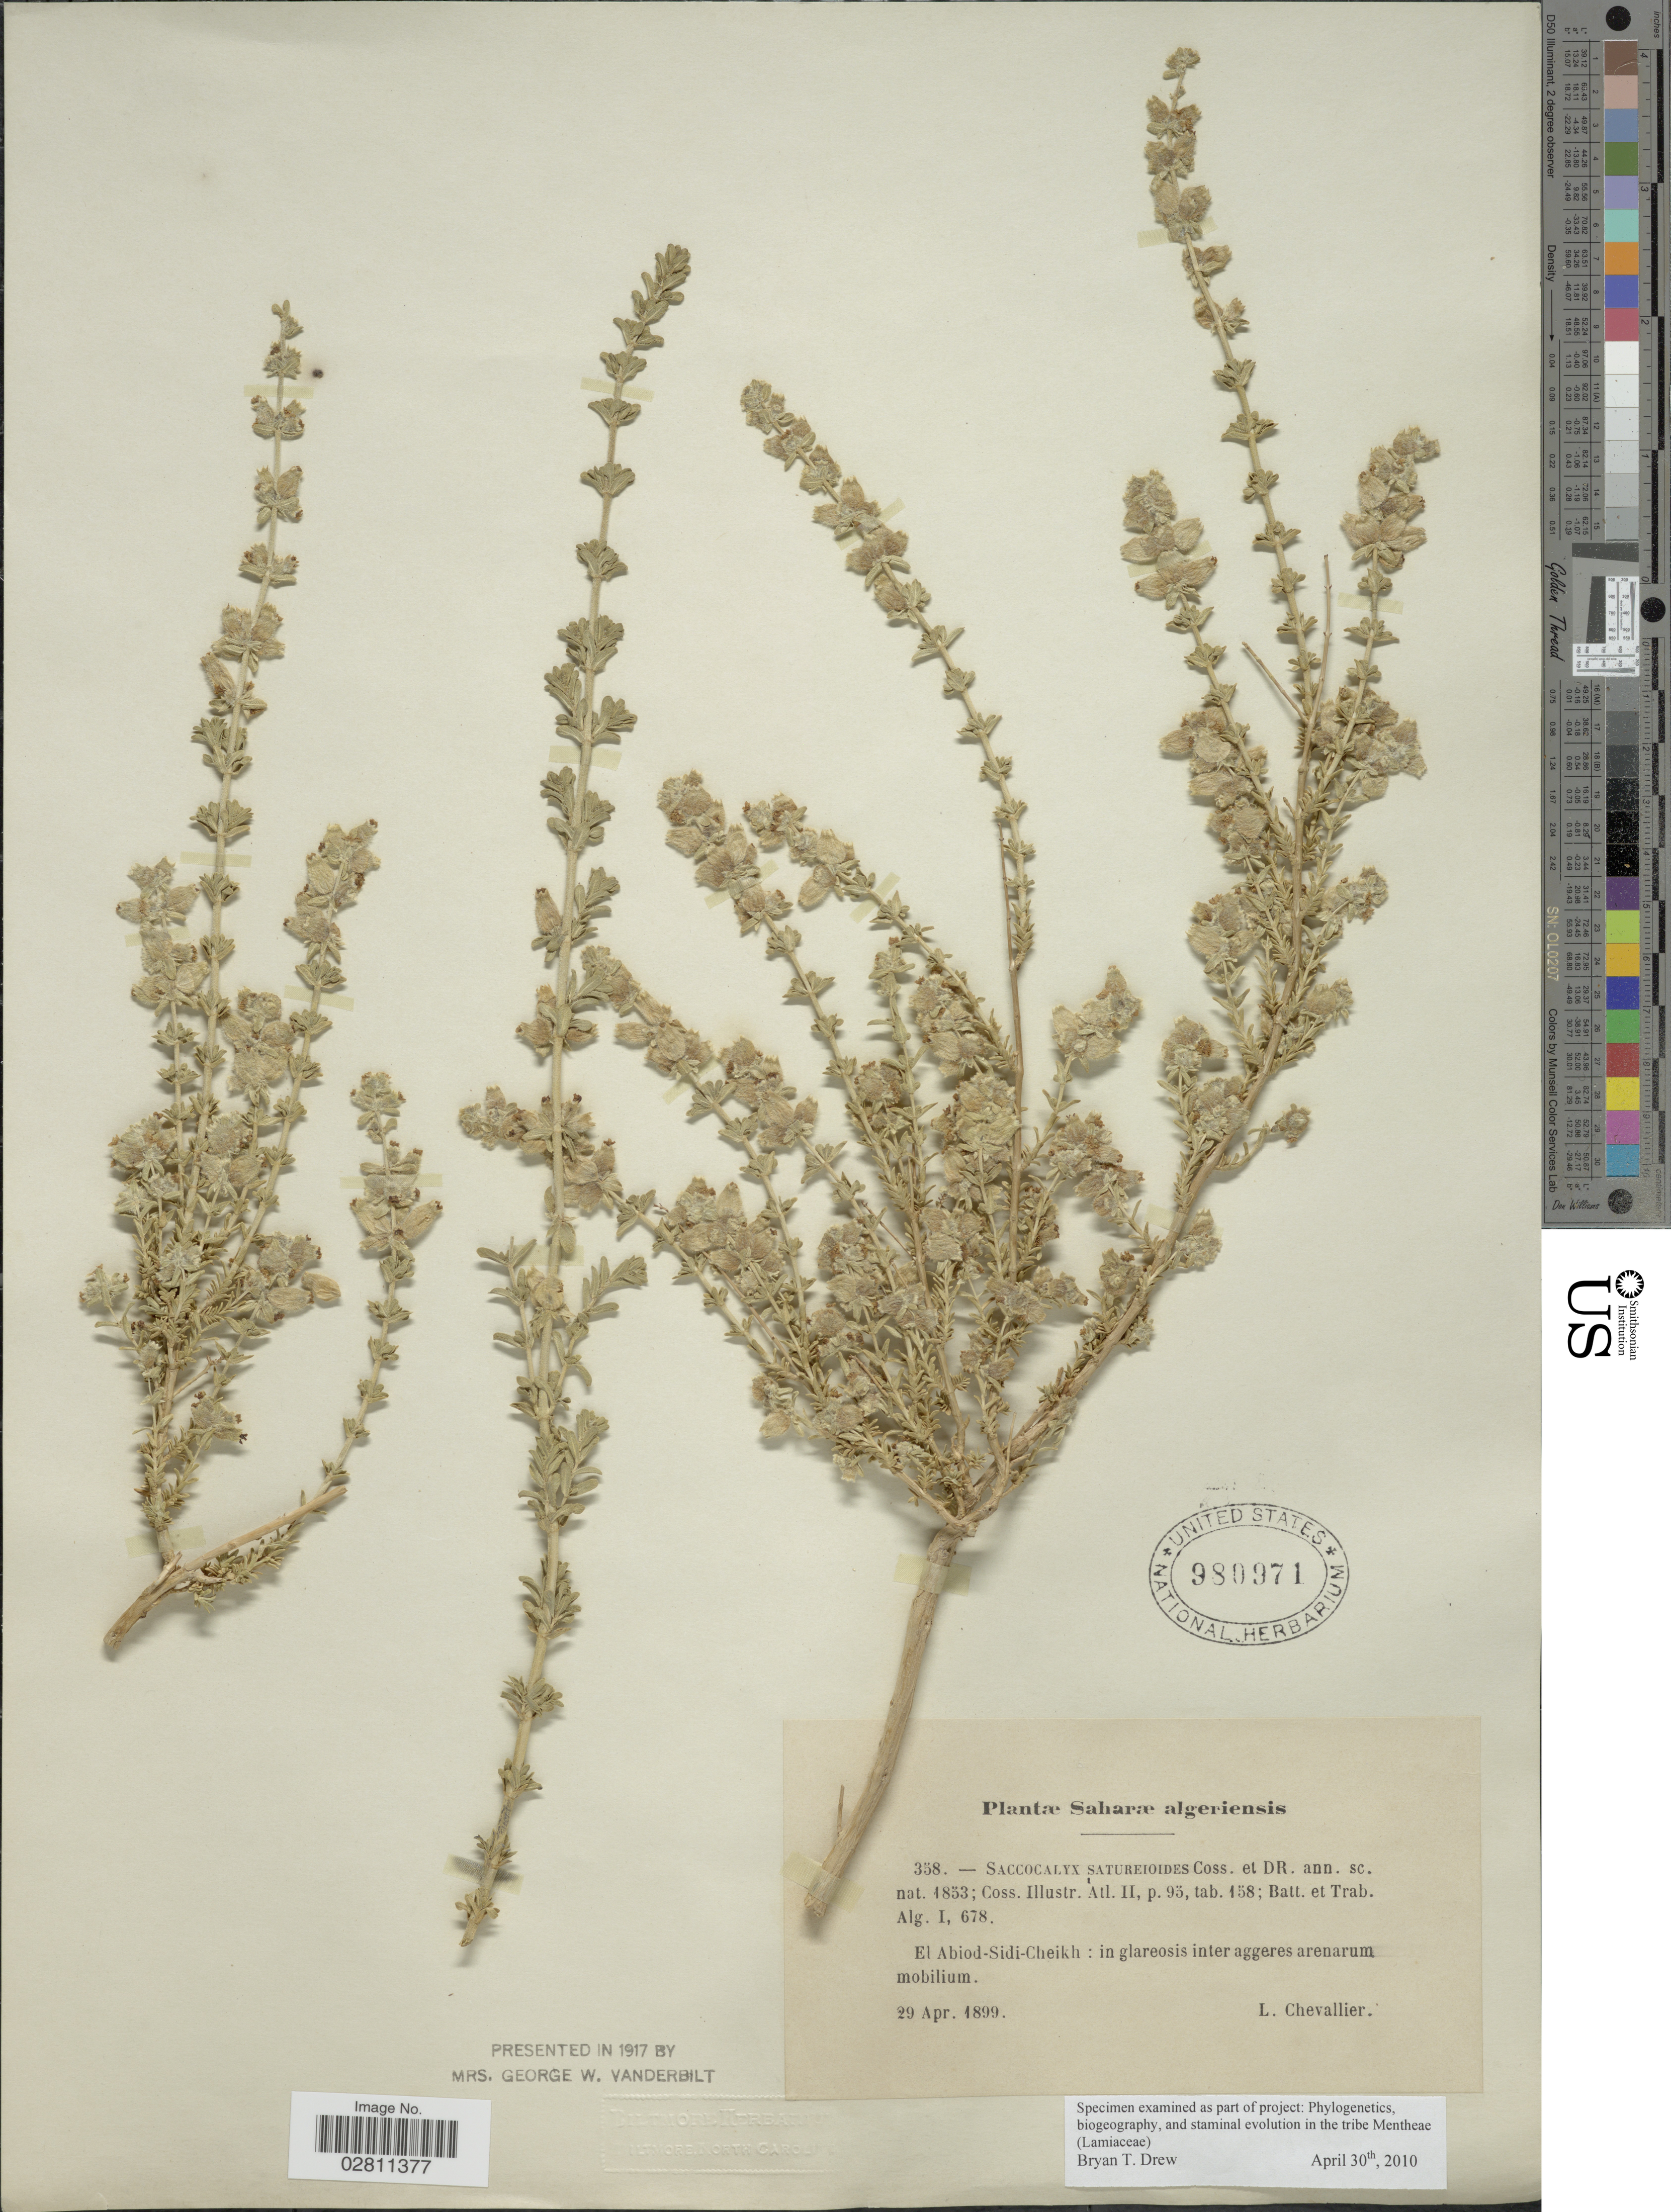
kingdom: Plantae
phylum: Tracheophyta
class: Magnoliopsida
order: Lamiales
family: Lamiaceae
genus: Saccocalyx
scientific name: Saccocalyx satureioides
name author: Coss. & Durieu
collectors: L. Chevallier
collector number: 358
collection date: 1899-04-29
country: Algeria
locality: Saharæ algeriensis. El Abiod-Sidi-Cheikh: in glareosis inter aggeres arenarum mobilium.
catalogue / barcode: US 980971